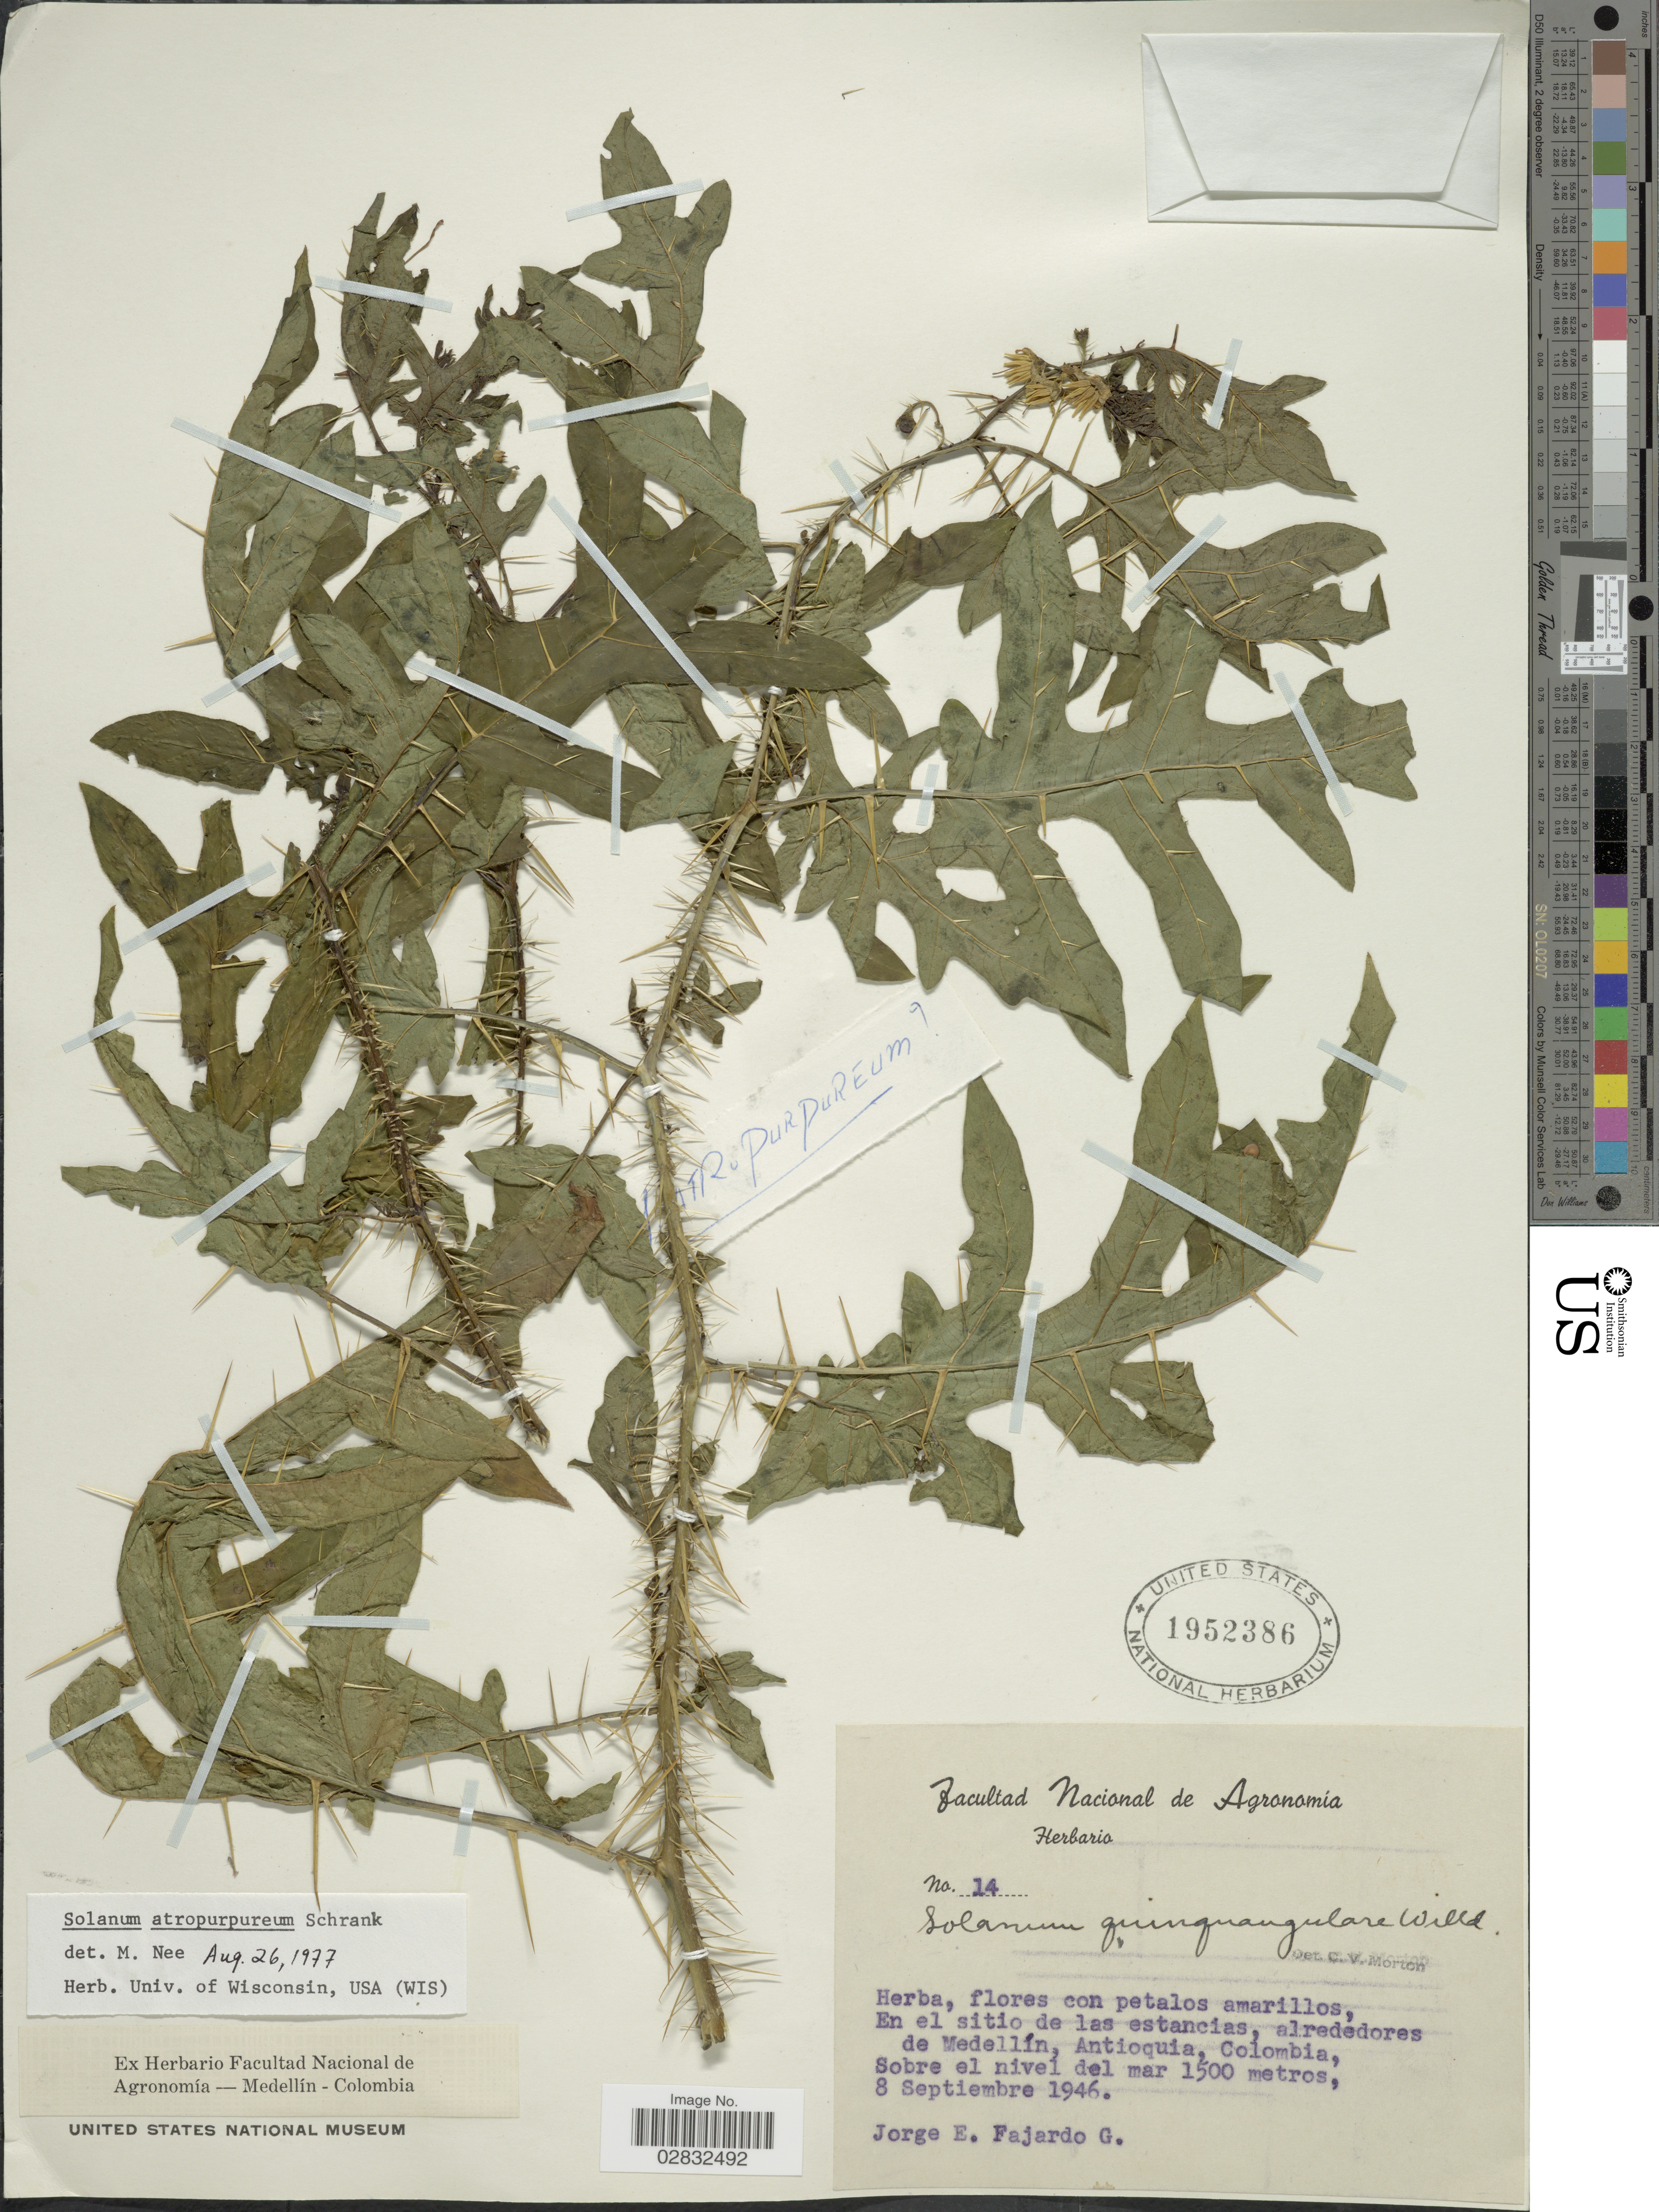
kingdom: Plantae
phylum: Tracheophyta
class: Magnoliopsida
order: Solanales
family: Solanaceae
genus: Solanum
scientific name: Solanum atropurpureum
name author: Schrank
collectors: J. Fajardo G.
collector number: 14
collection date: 1946-09-08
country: Colombia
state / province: Antioquia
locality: En el sitio de las estancias, alrededores de Medellín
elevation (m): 1500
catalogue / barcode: US 1952386